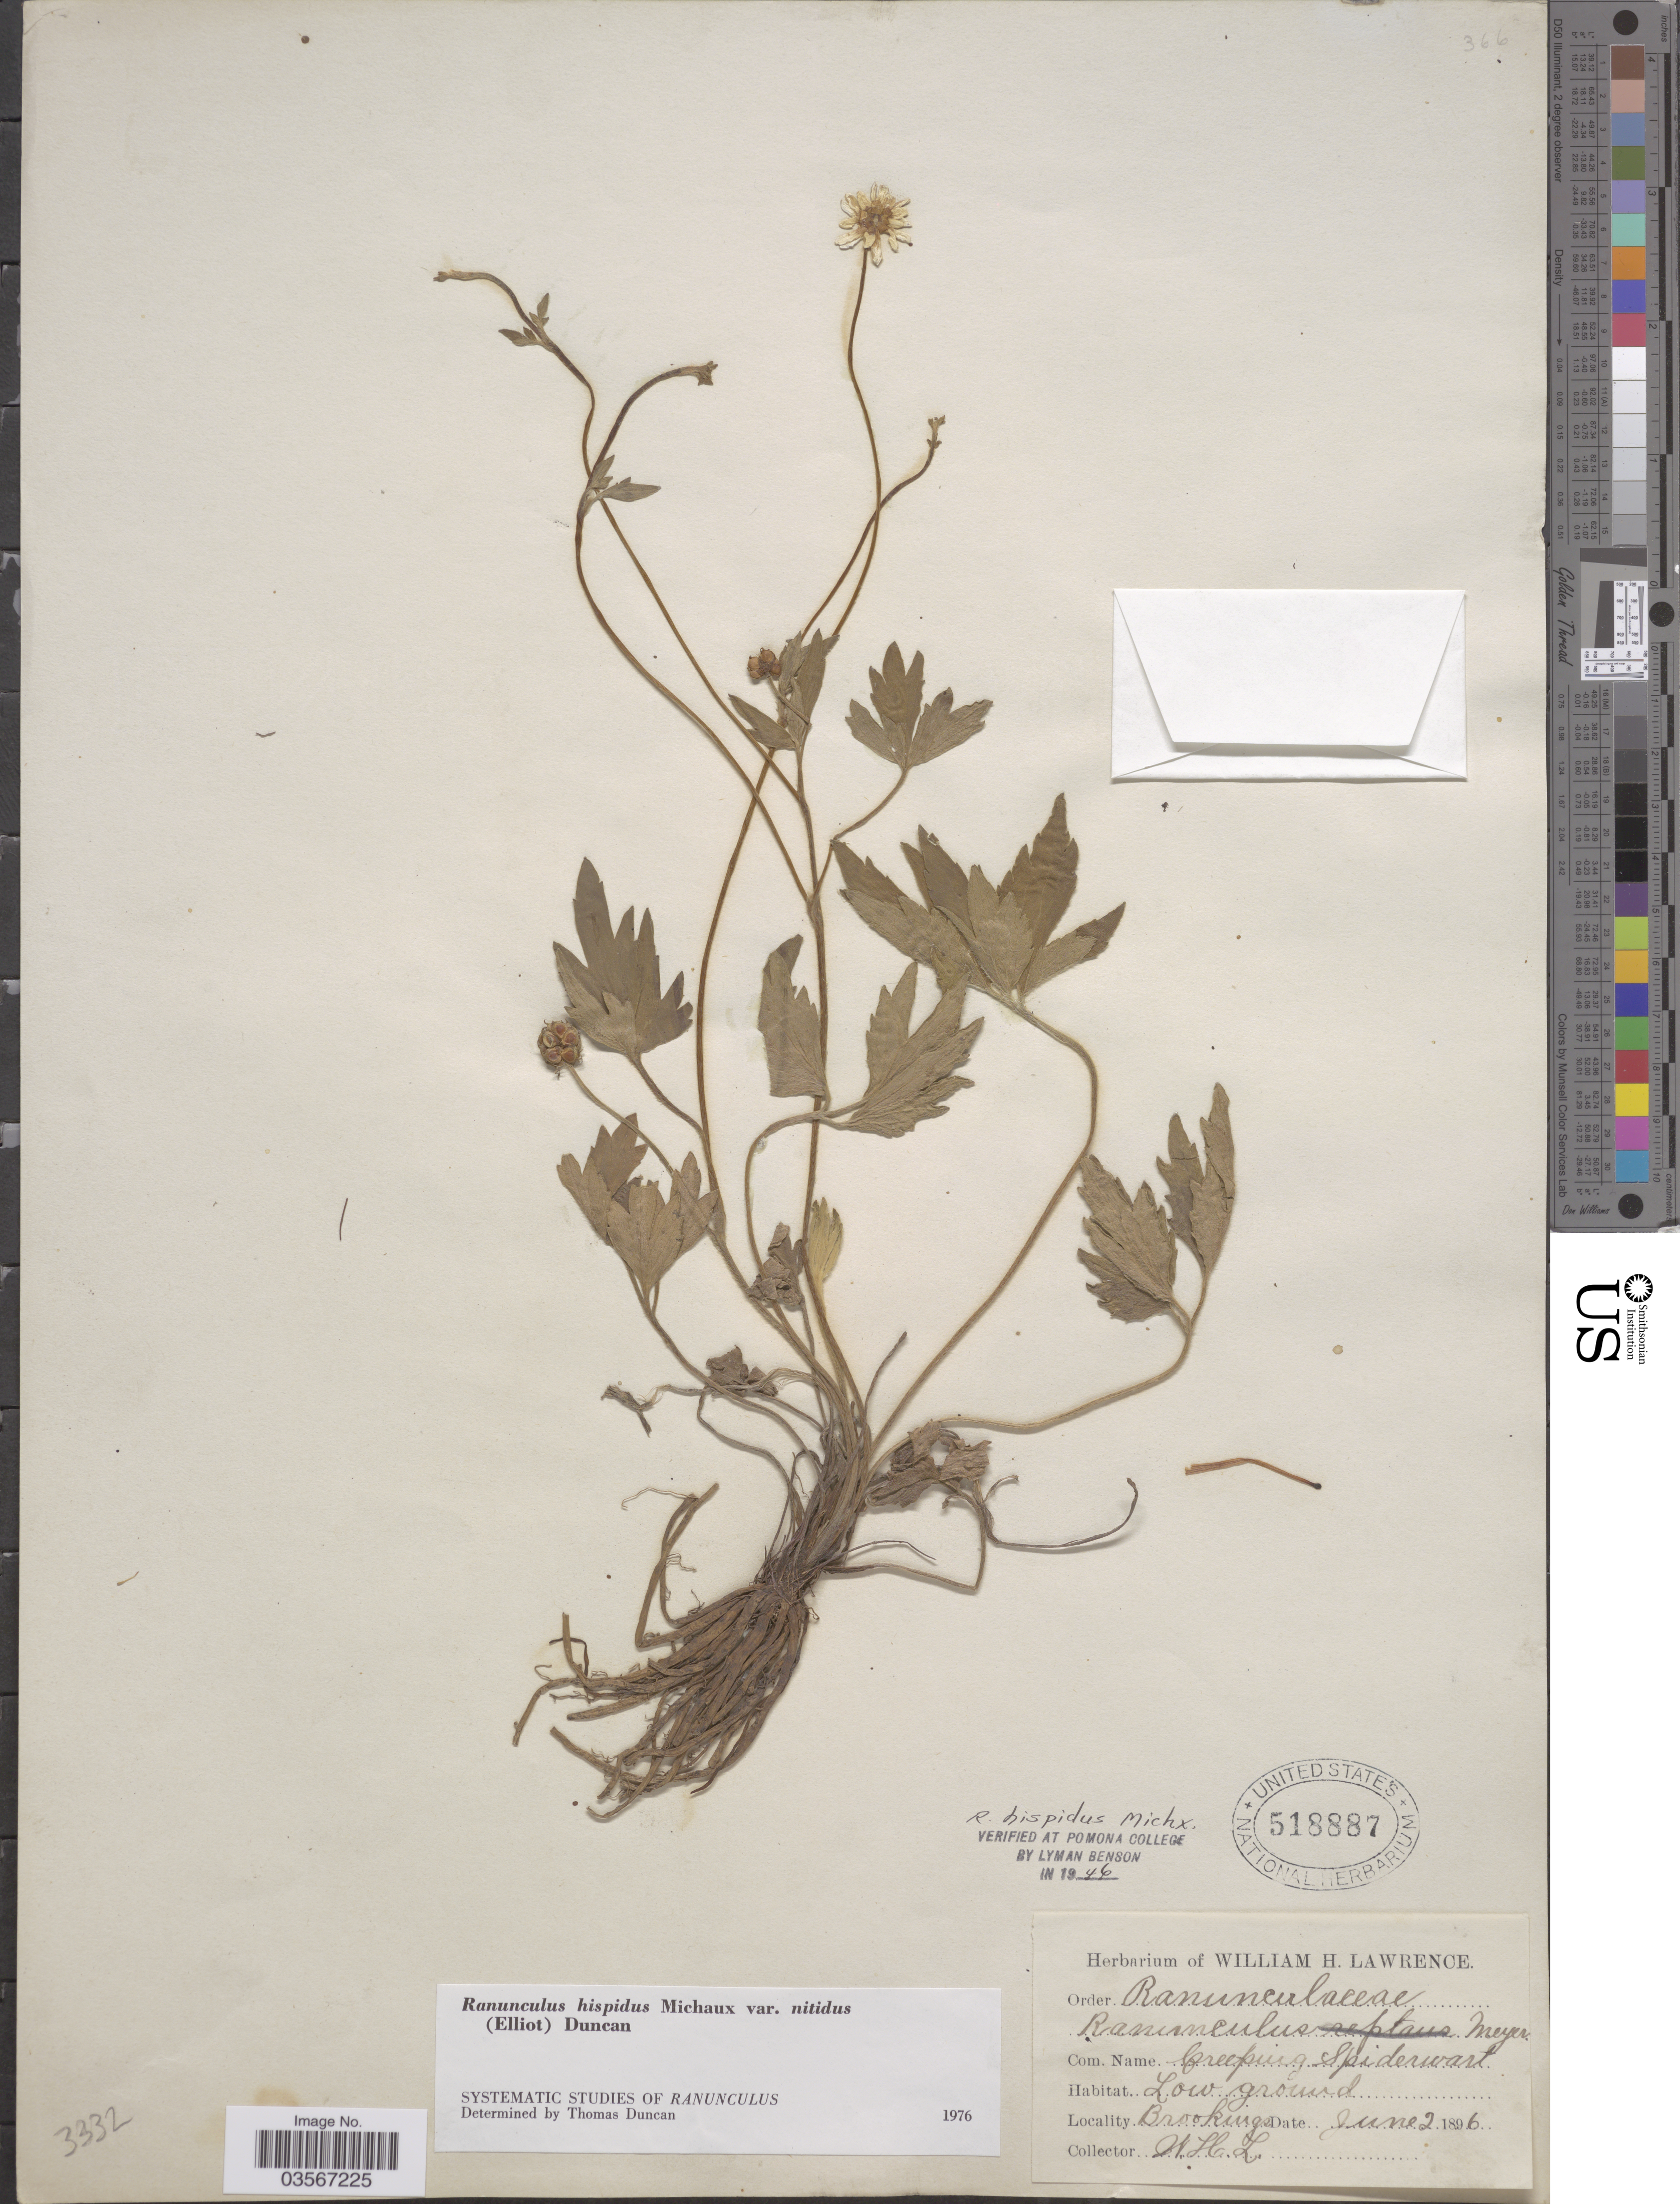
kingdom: Plantae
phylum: Tracheophyta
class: Magnoliopsida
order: Ranunculales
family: Ranunculaceae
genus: Ranunculus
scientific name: Ranunculus hispidus var. nitidus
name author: (Chapm.) T. Duncan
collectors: W. Lawrence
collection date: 1896-06-02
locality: Brookings.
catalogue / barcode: US 518887